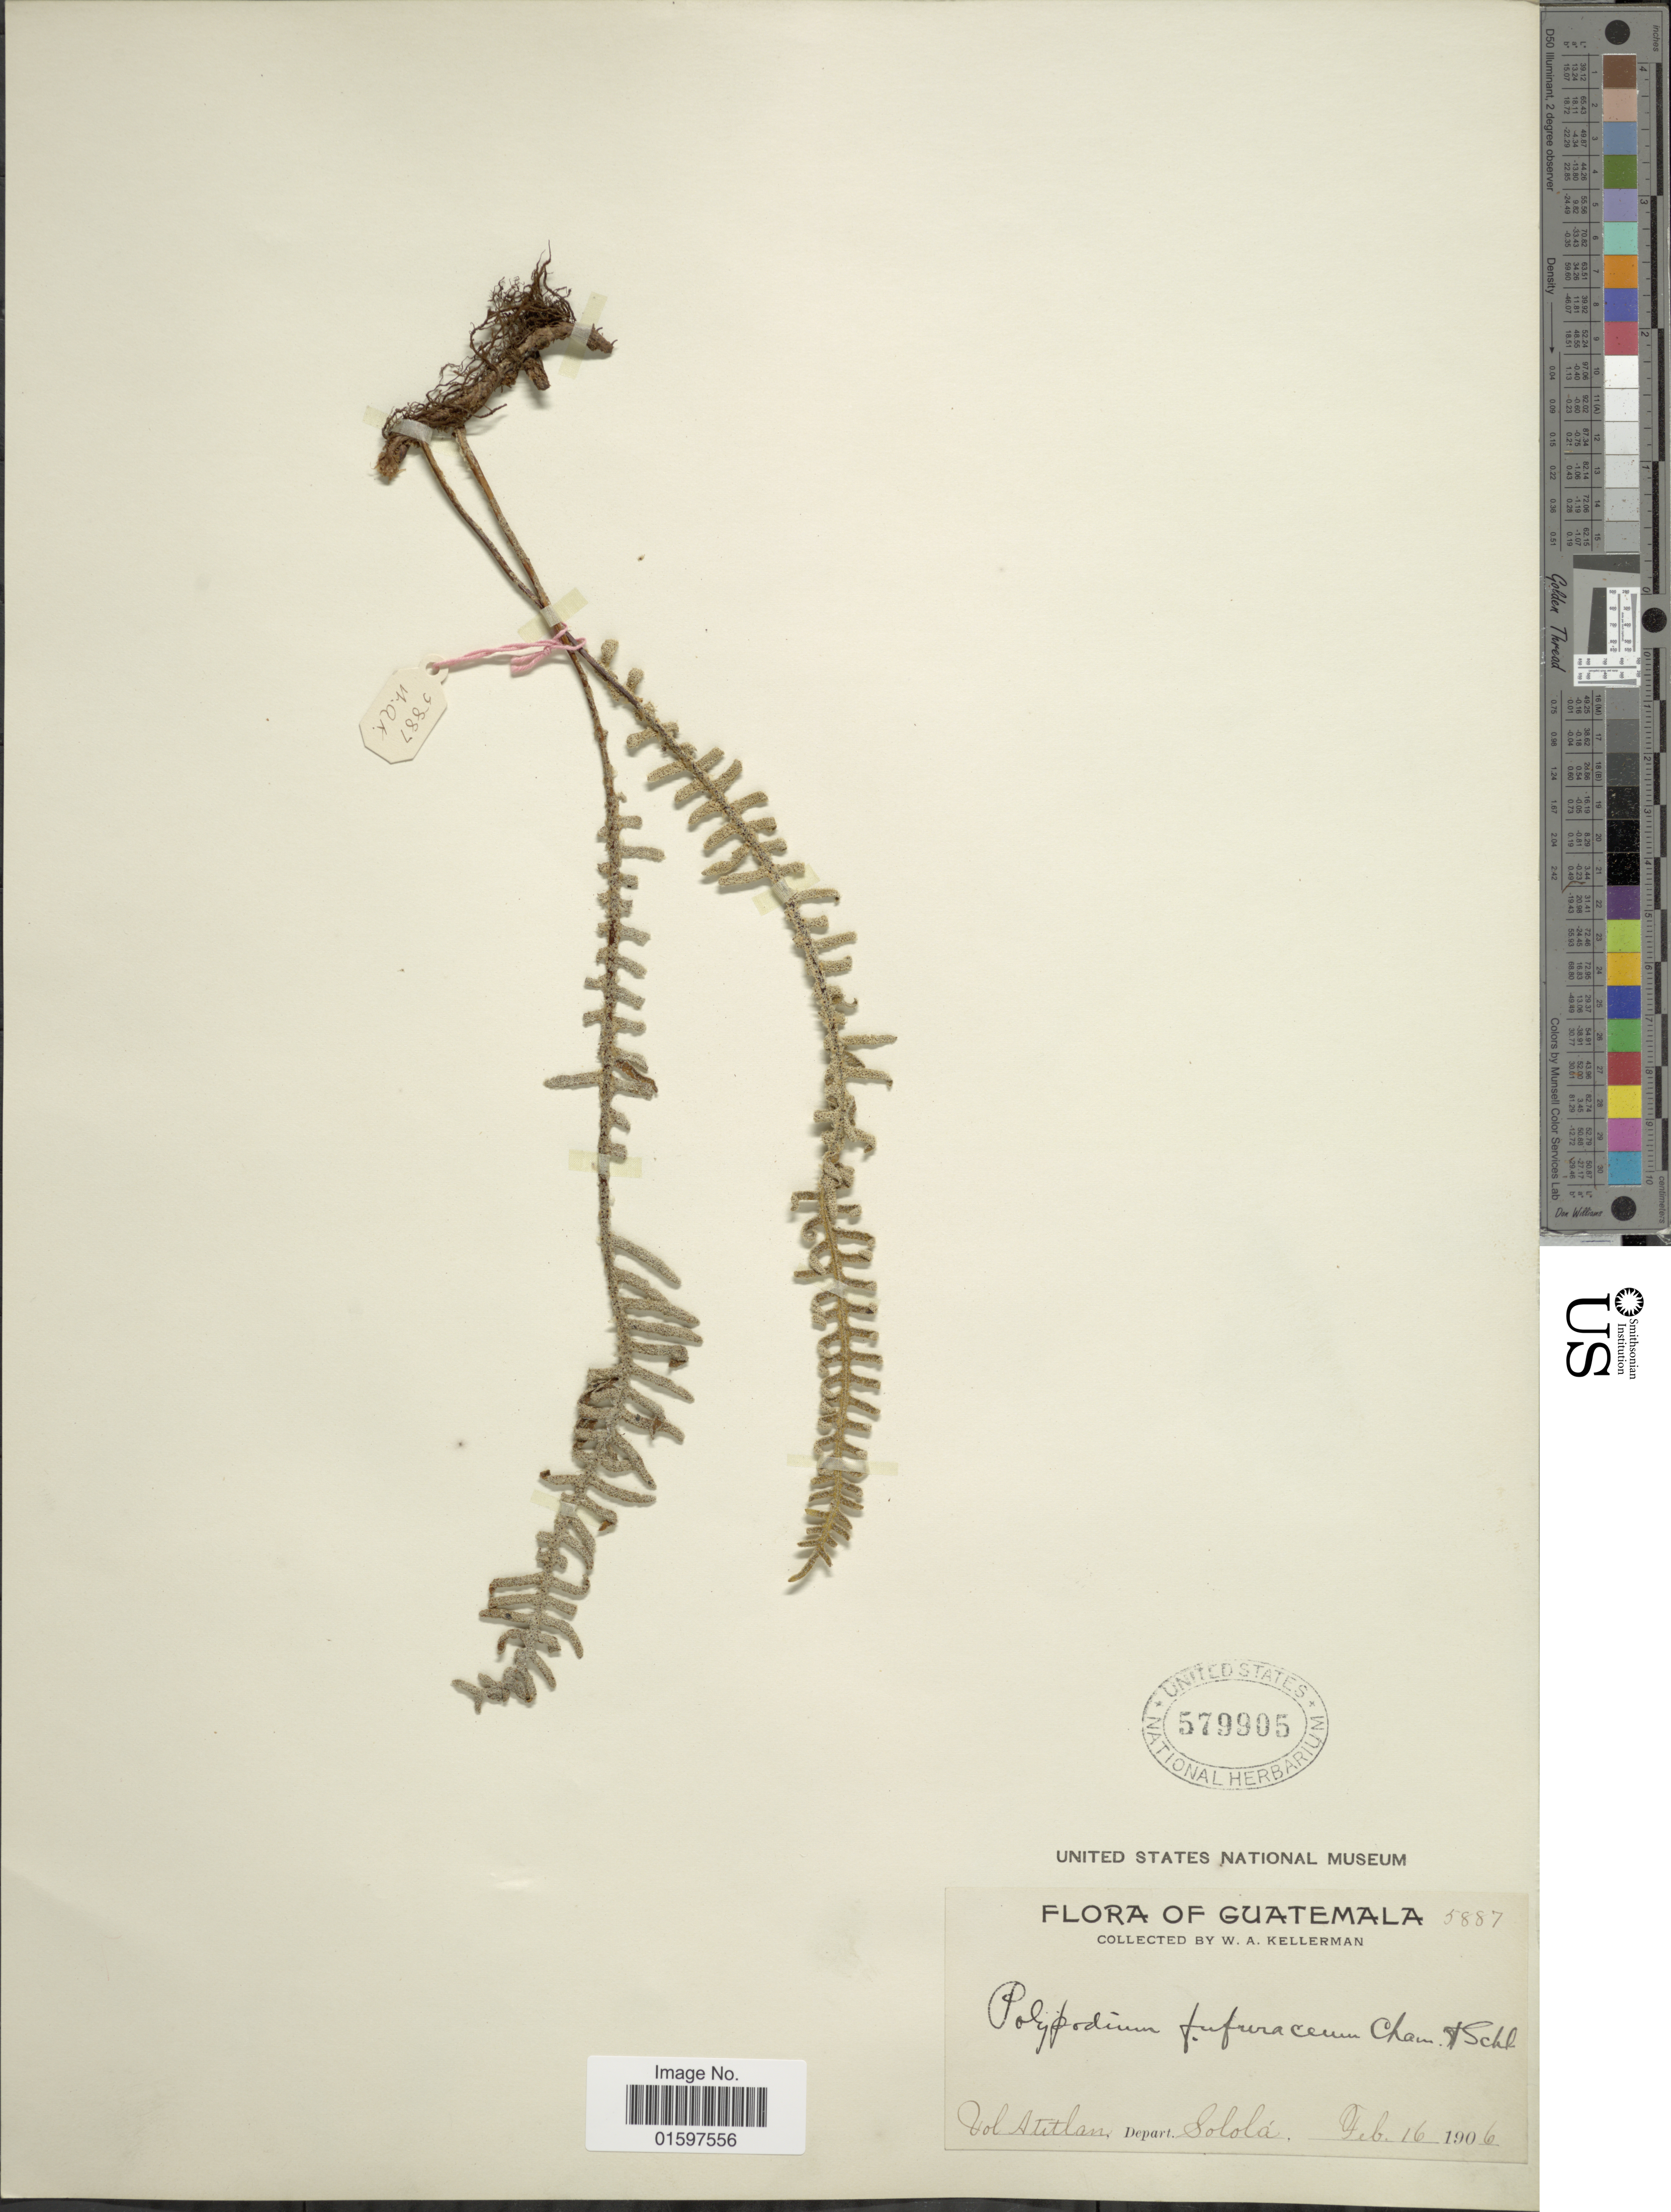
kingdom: Plantae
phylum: Tracheophyta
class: Polypodiopsida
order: Polypodiales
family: Polypodiaceae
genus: Pleopeltis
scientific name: Pleopeltis furfuracea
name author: (Schltdl. & Cham.) A.R. Sm. & Tejero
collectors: W. Kellerman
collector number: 5887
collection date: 1906-02-16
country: Guatemala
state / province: Sololá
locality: Vol Atitlan, Depart. Sololá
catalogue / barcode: US 579905